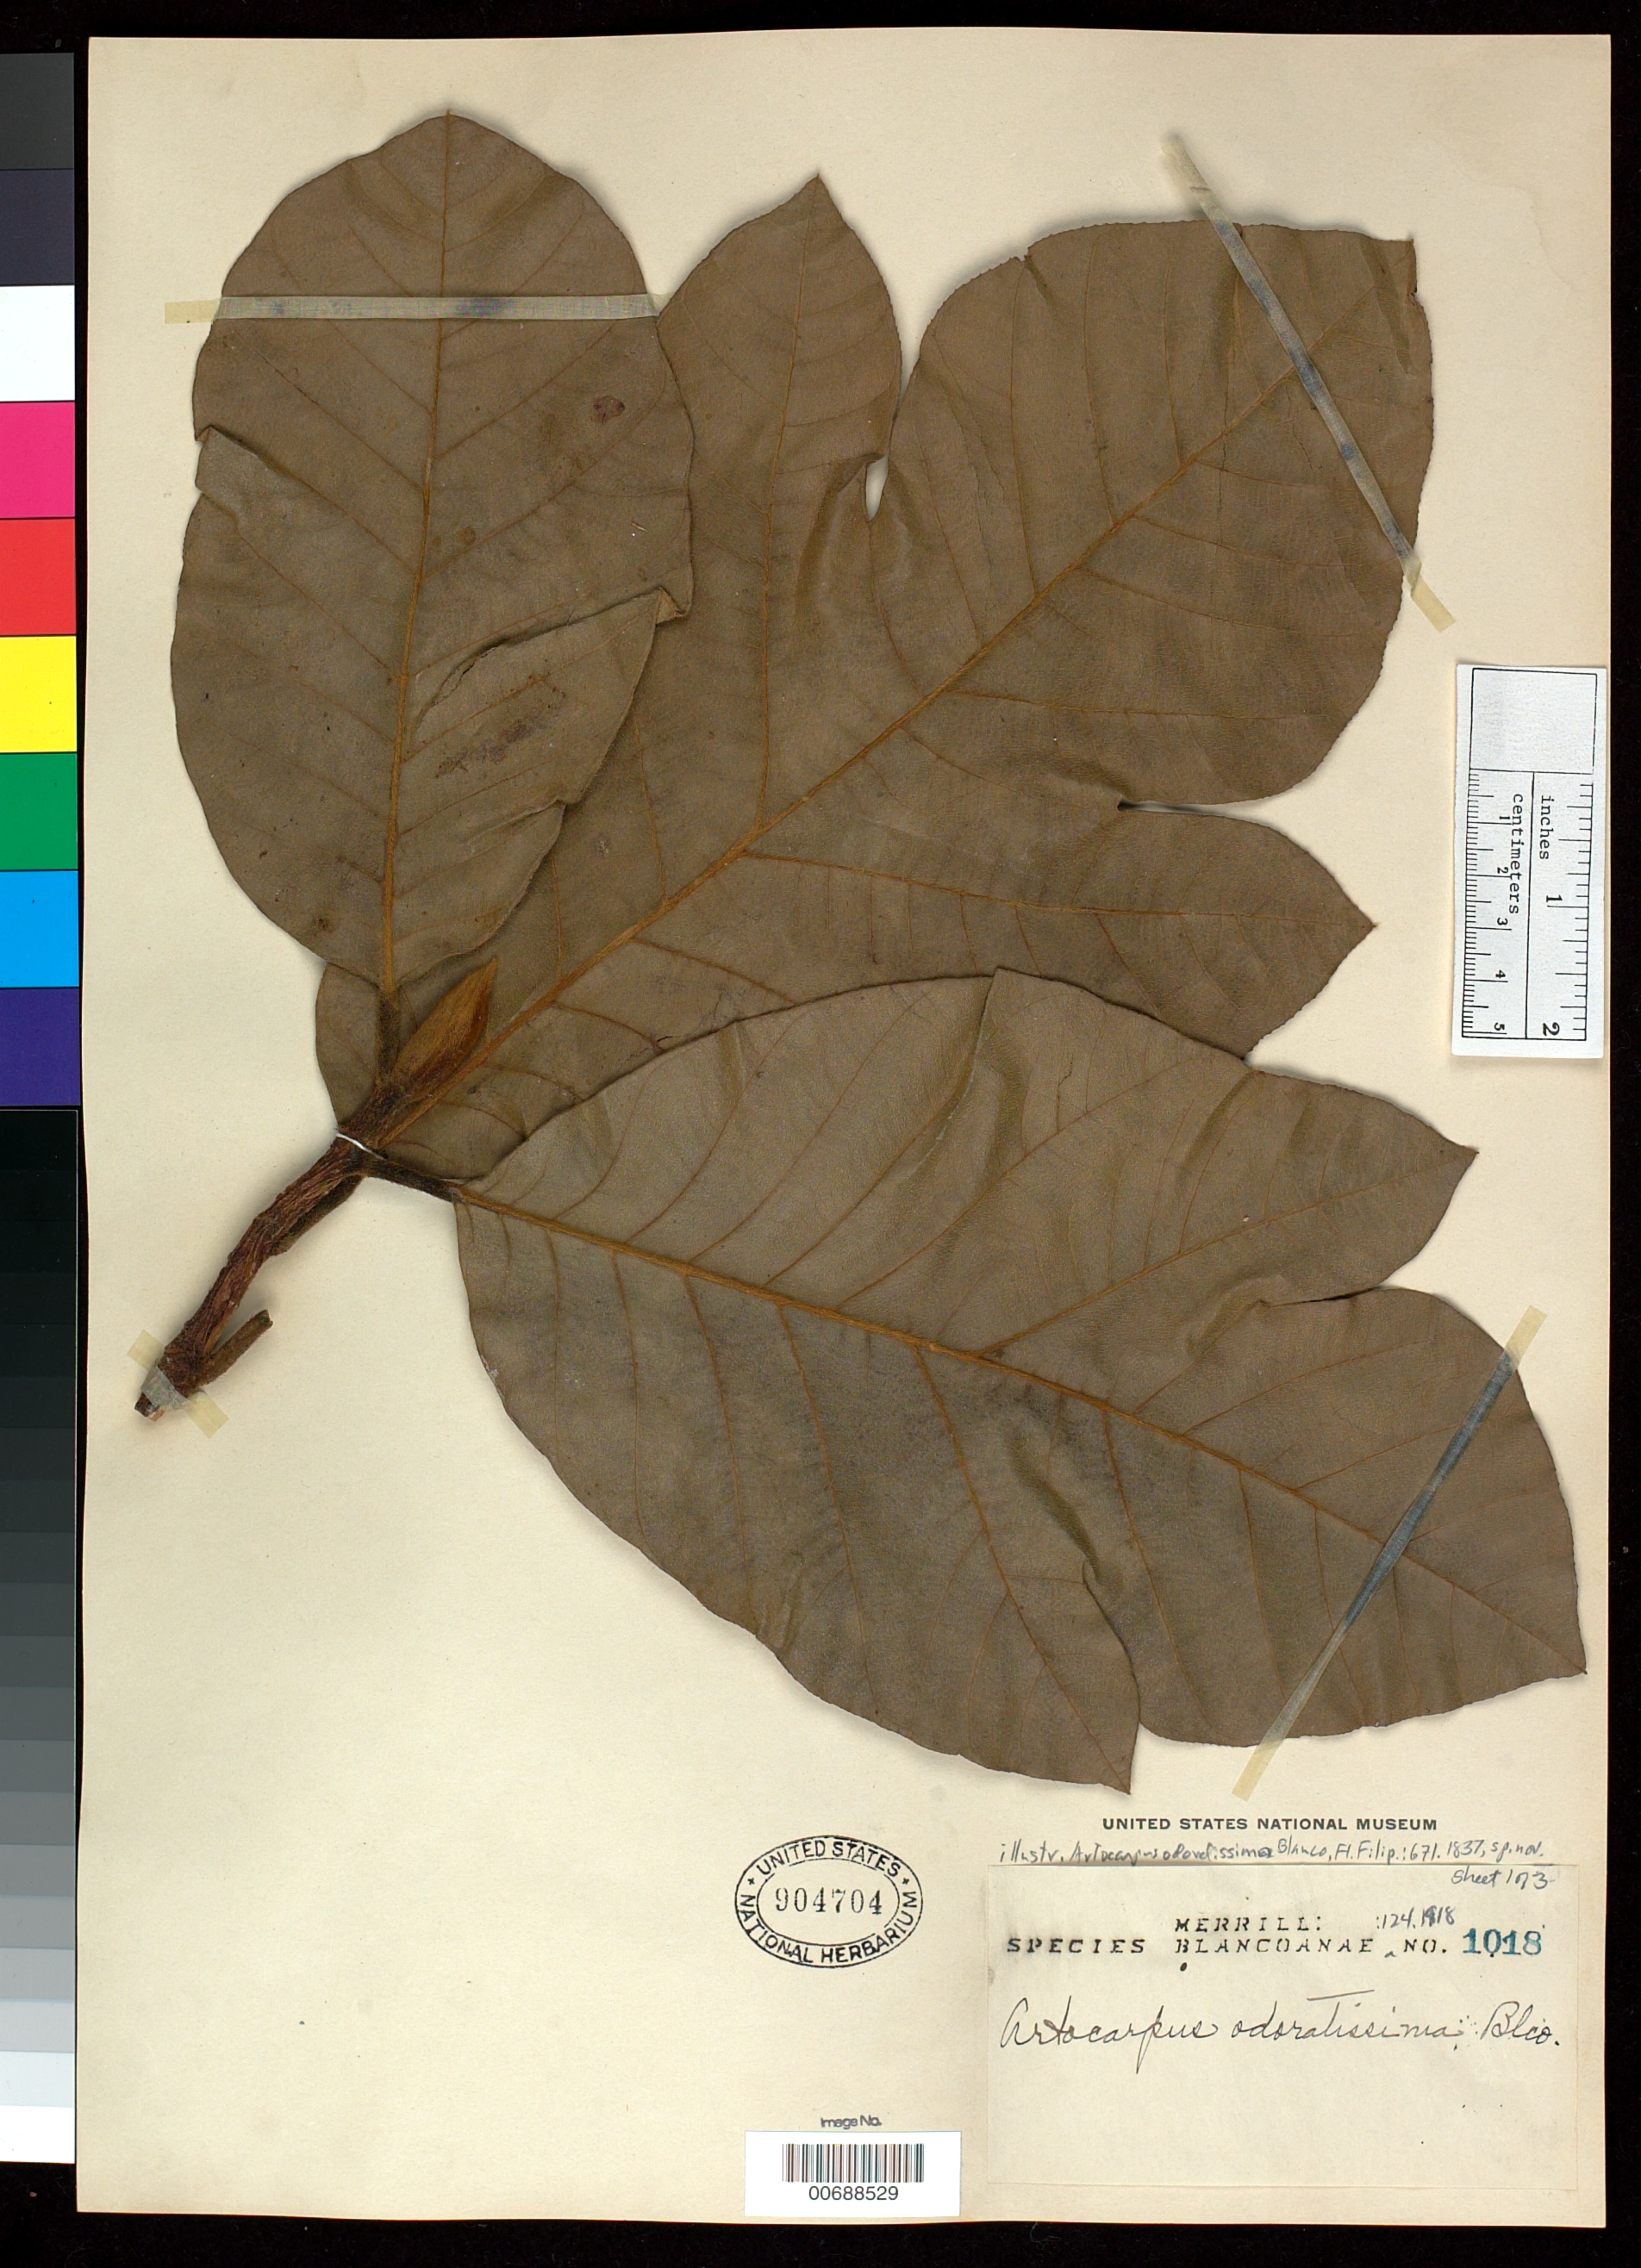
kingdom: Plantae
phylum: Tracheophyta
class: Magnoliopsida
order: Rosales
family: Moraceae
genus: Artocarpus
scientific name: Artocarpus odoratissimus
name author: Blanco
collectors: E. D. Merrill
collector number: Sp. Blancoan. 1018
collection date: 1916-08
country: Philippines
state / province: Muslim Mindanao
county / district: Basilan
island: Luzon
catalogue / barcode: US 904704